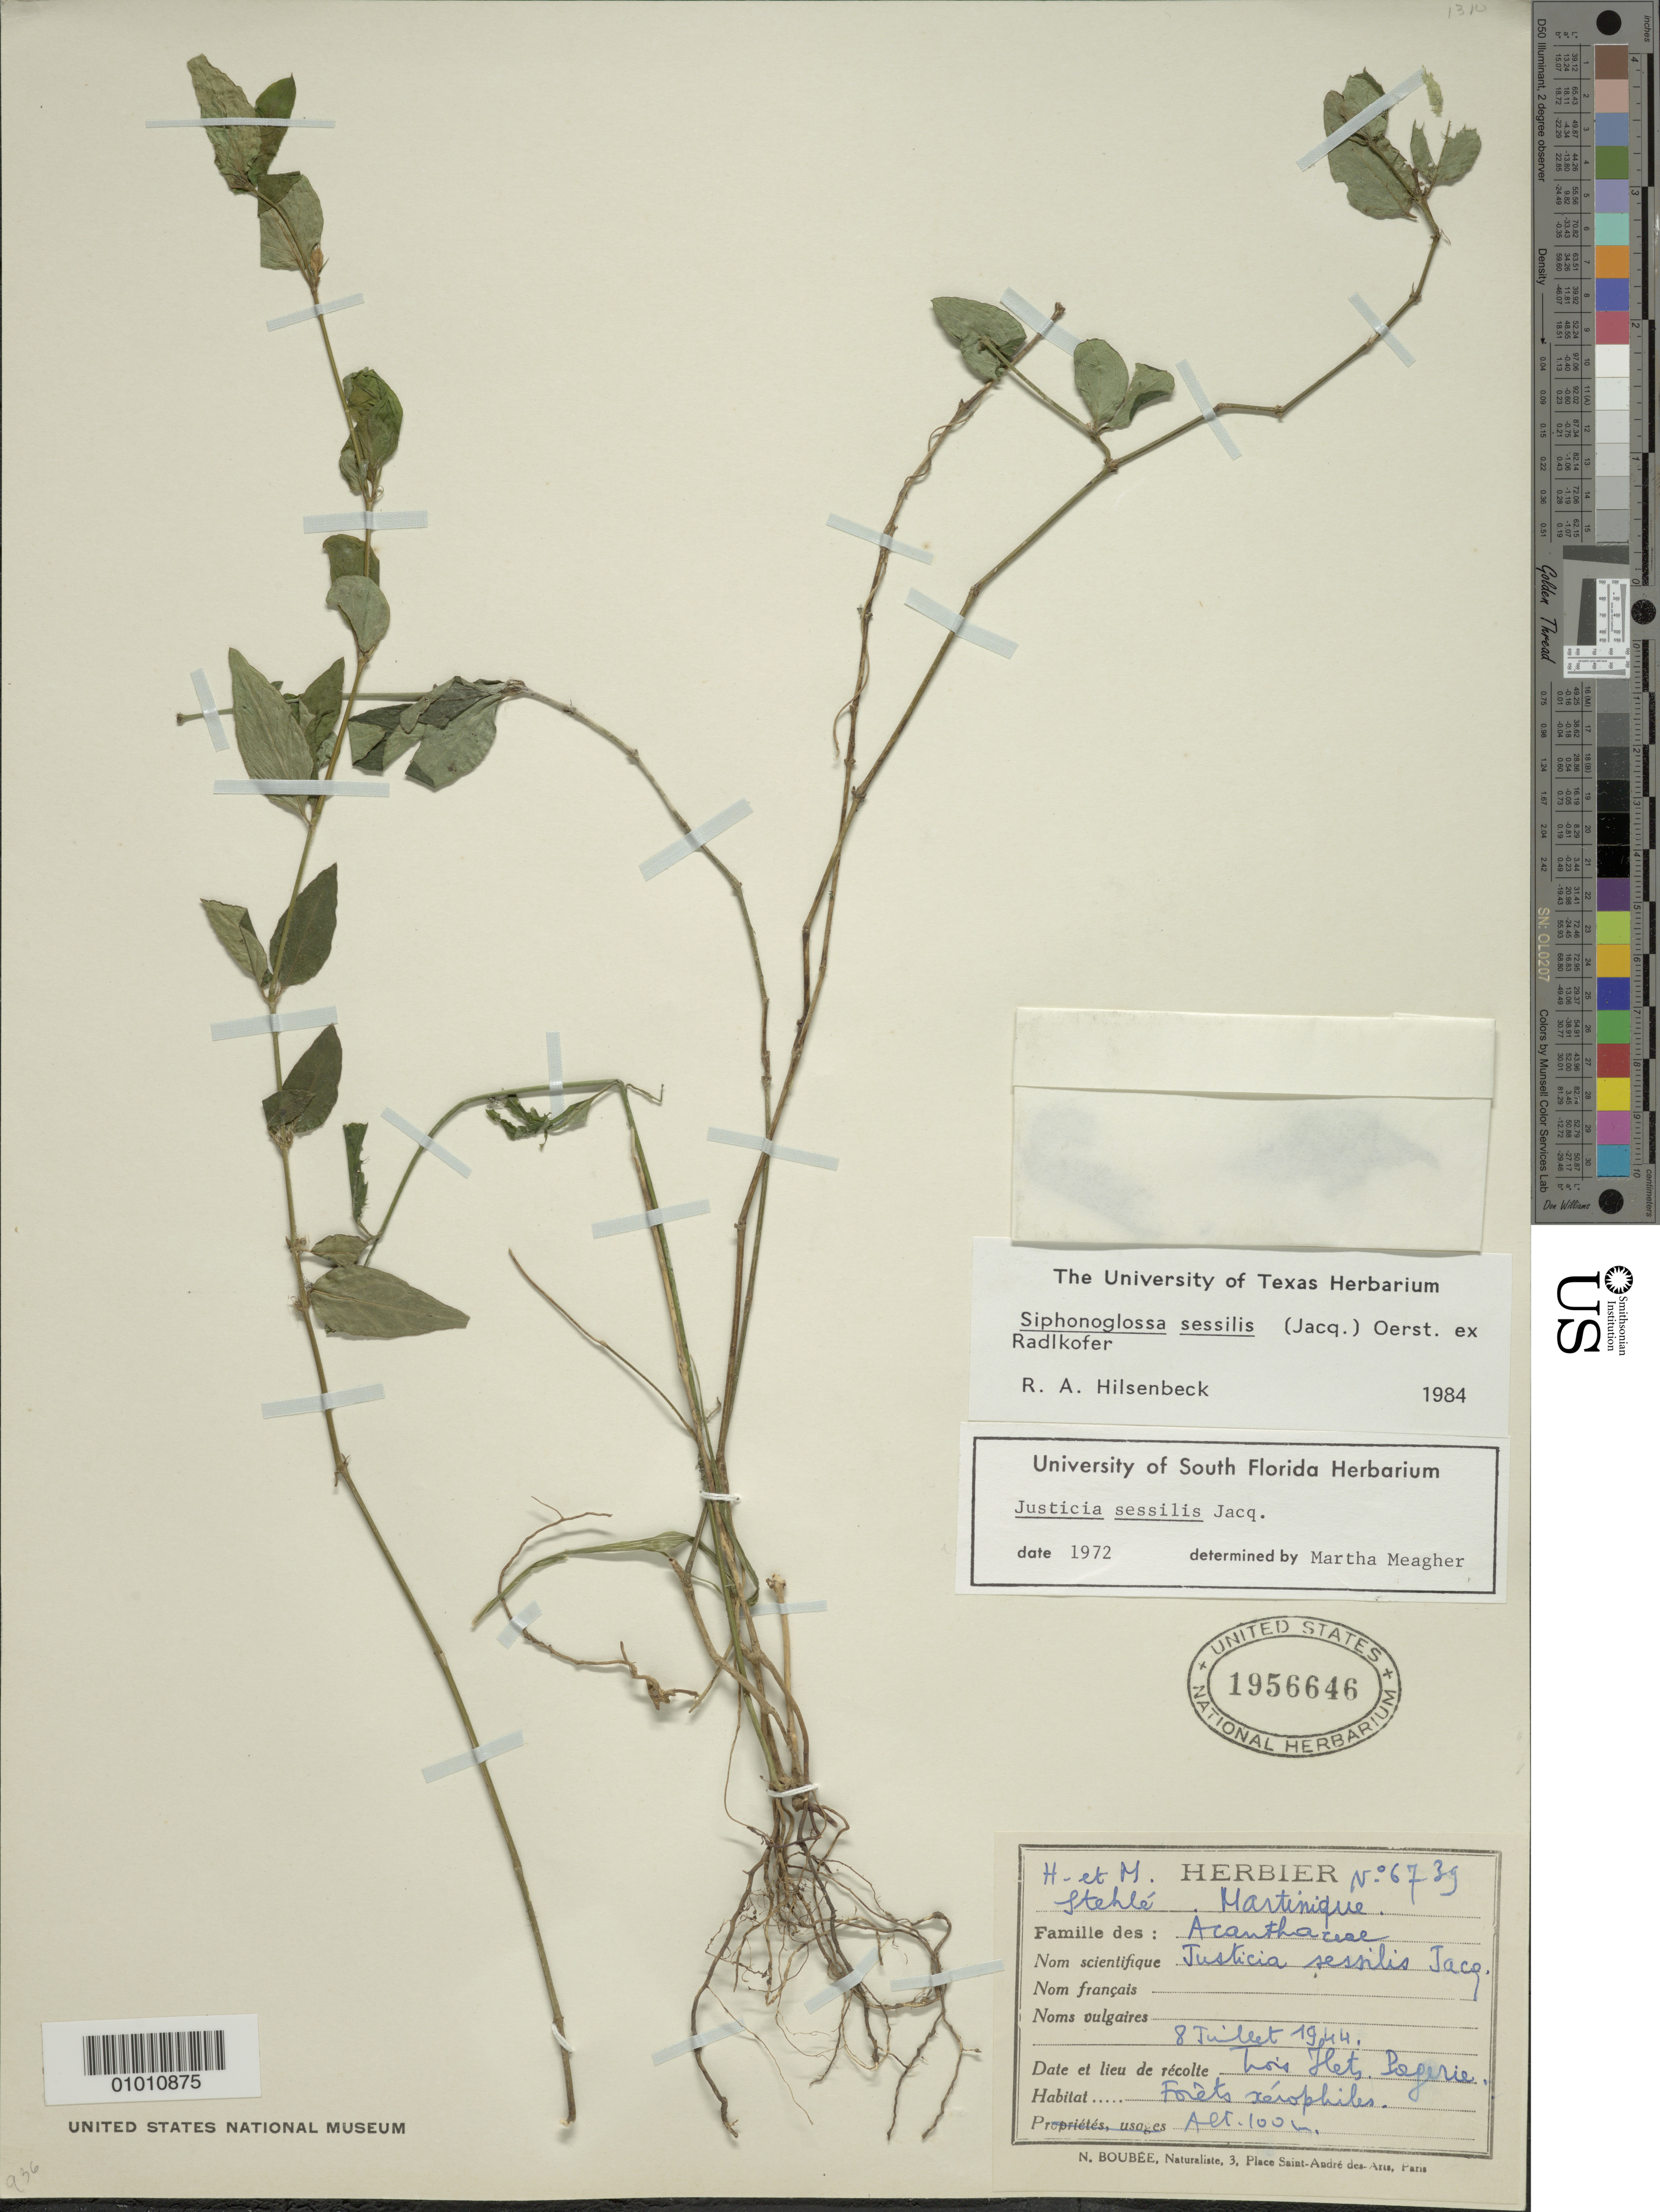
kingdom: Plantae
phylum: Tracheophyta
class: Magnoliopsida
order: Lamiales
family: Acanthaceae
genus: Siphonoglossa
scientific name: Siphonoglossa sessilis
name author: (Jacq.) D.N. Gibson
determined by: Hilsenbeck, R. A.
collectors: H. Stehlé & M. Stehlé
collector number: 6739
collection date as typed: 08 Jul 1944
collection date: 1944-07-08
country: Martinique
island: Martinique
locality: Trois Islets Pagerie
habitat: Forêts xérophiles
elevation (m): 100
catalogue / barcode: US 1956646